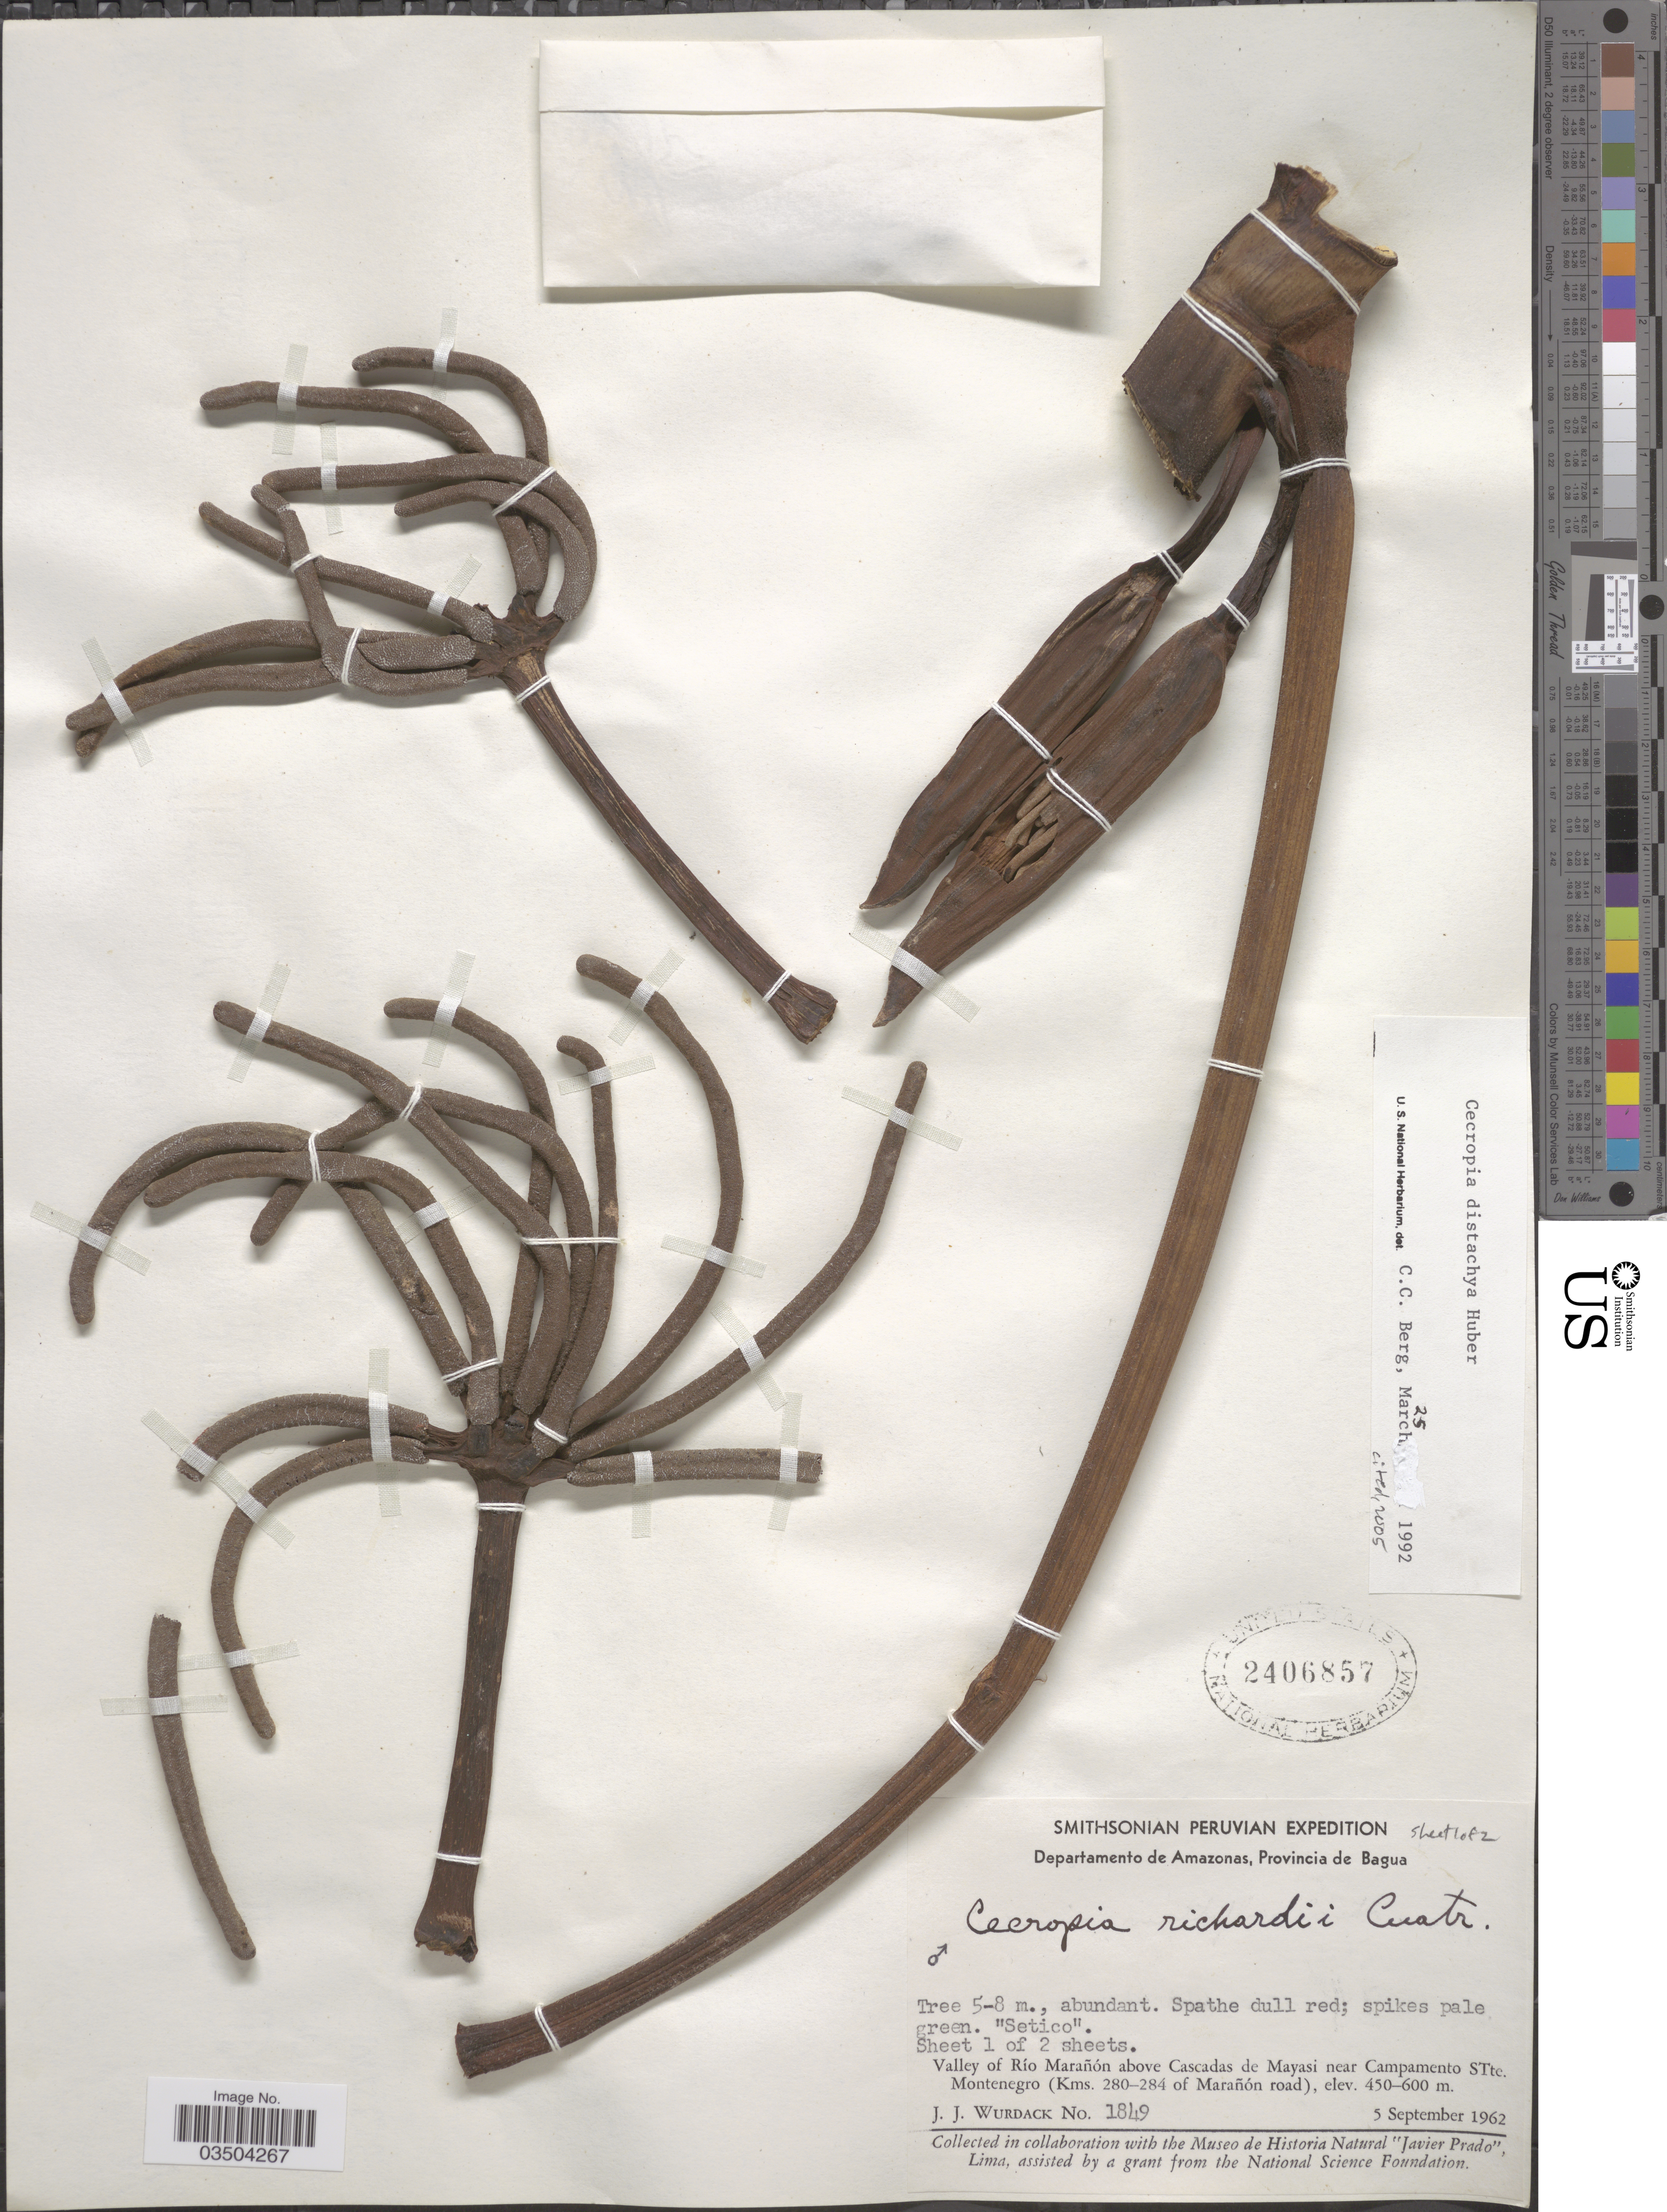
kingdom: Plantae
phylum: Tracheophyta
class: Magnoliopsida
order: Rosales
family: Urticaceae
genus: Cecropia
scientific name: Cecropia distachya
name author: Huber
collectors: J. J. Wurdack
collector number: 1849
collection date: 1962-09-05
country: Peru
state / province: Amazonas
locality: Departamento de Amazonas, Provincia de Bagua. Valley of Río Marañón above Cascades de Mayasi near Campamento STte. Montenegro (Kms. 280-284 of Marañón road).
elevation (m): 450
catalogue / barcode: US 2406857